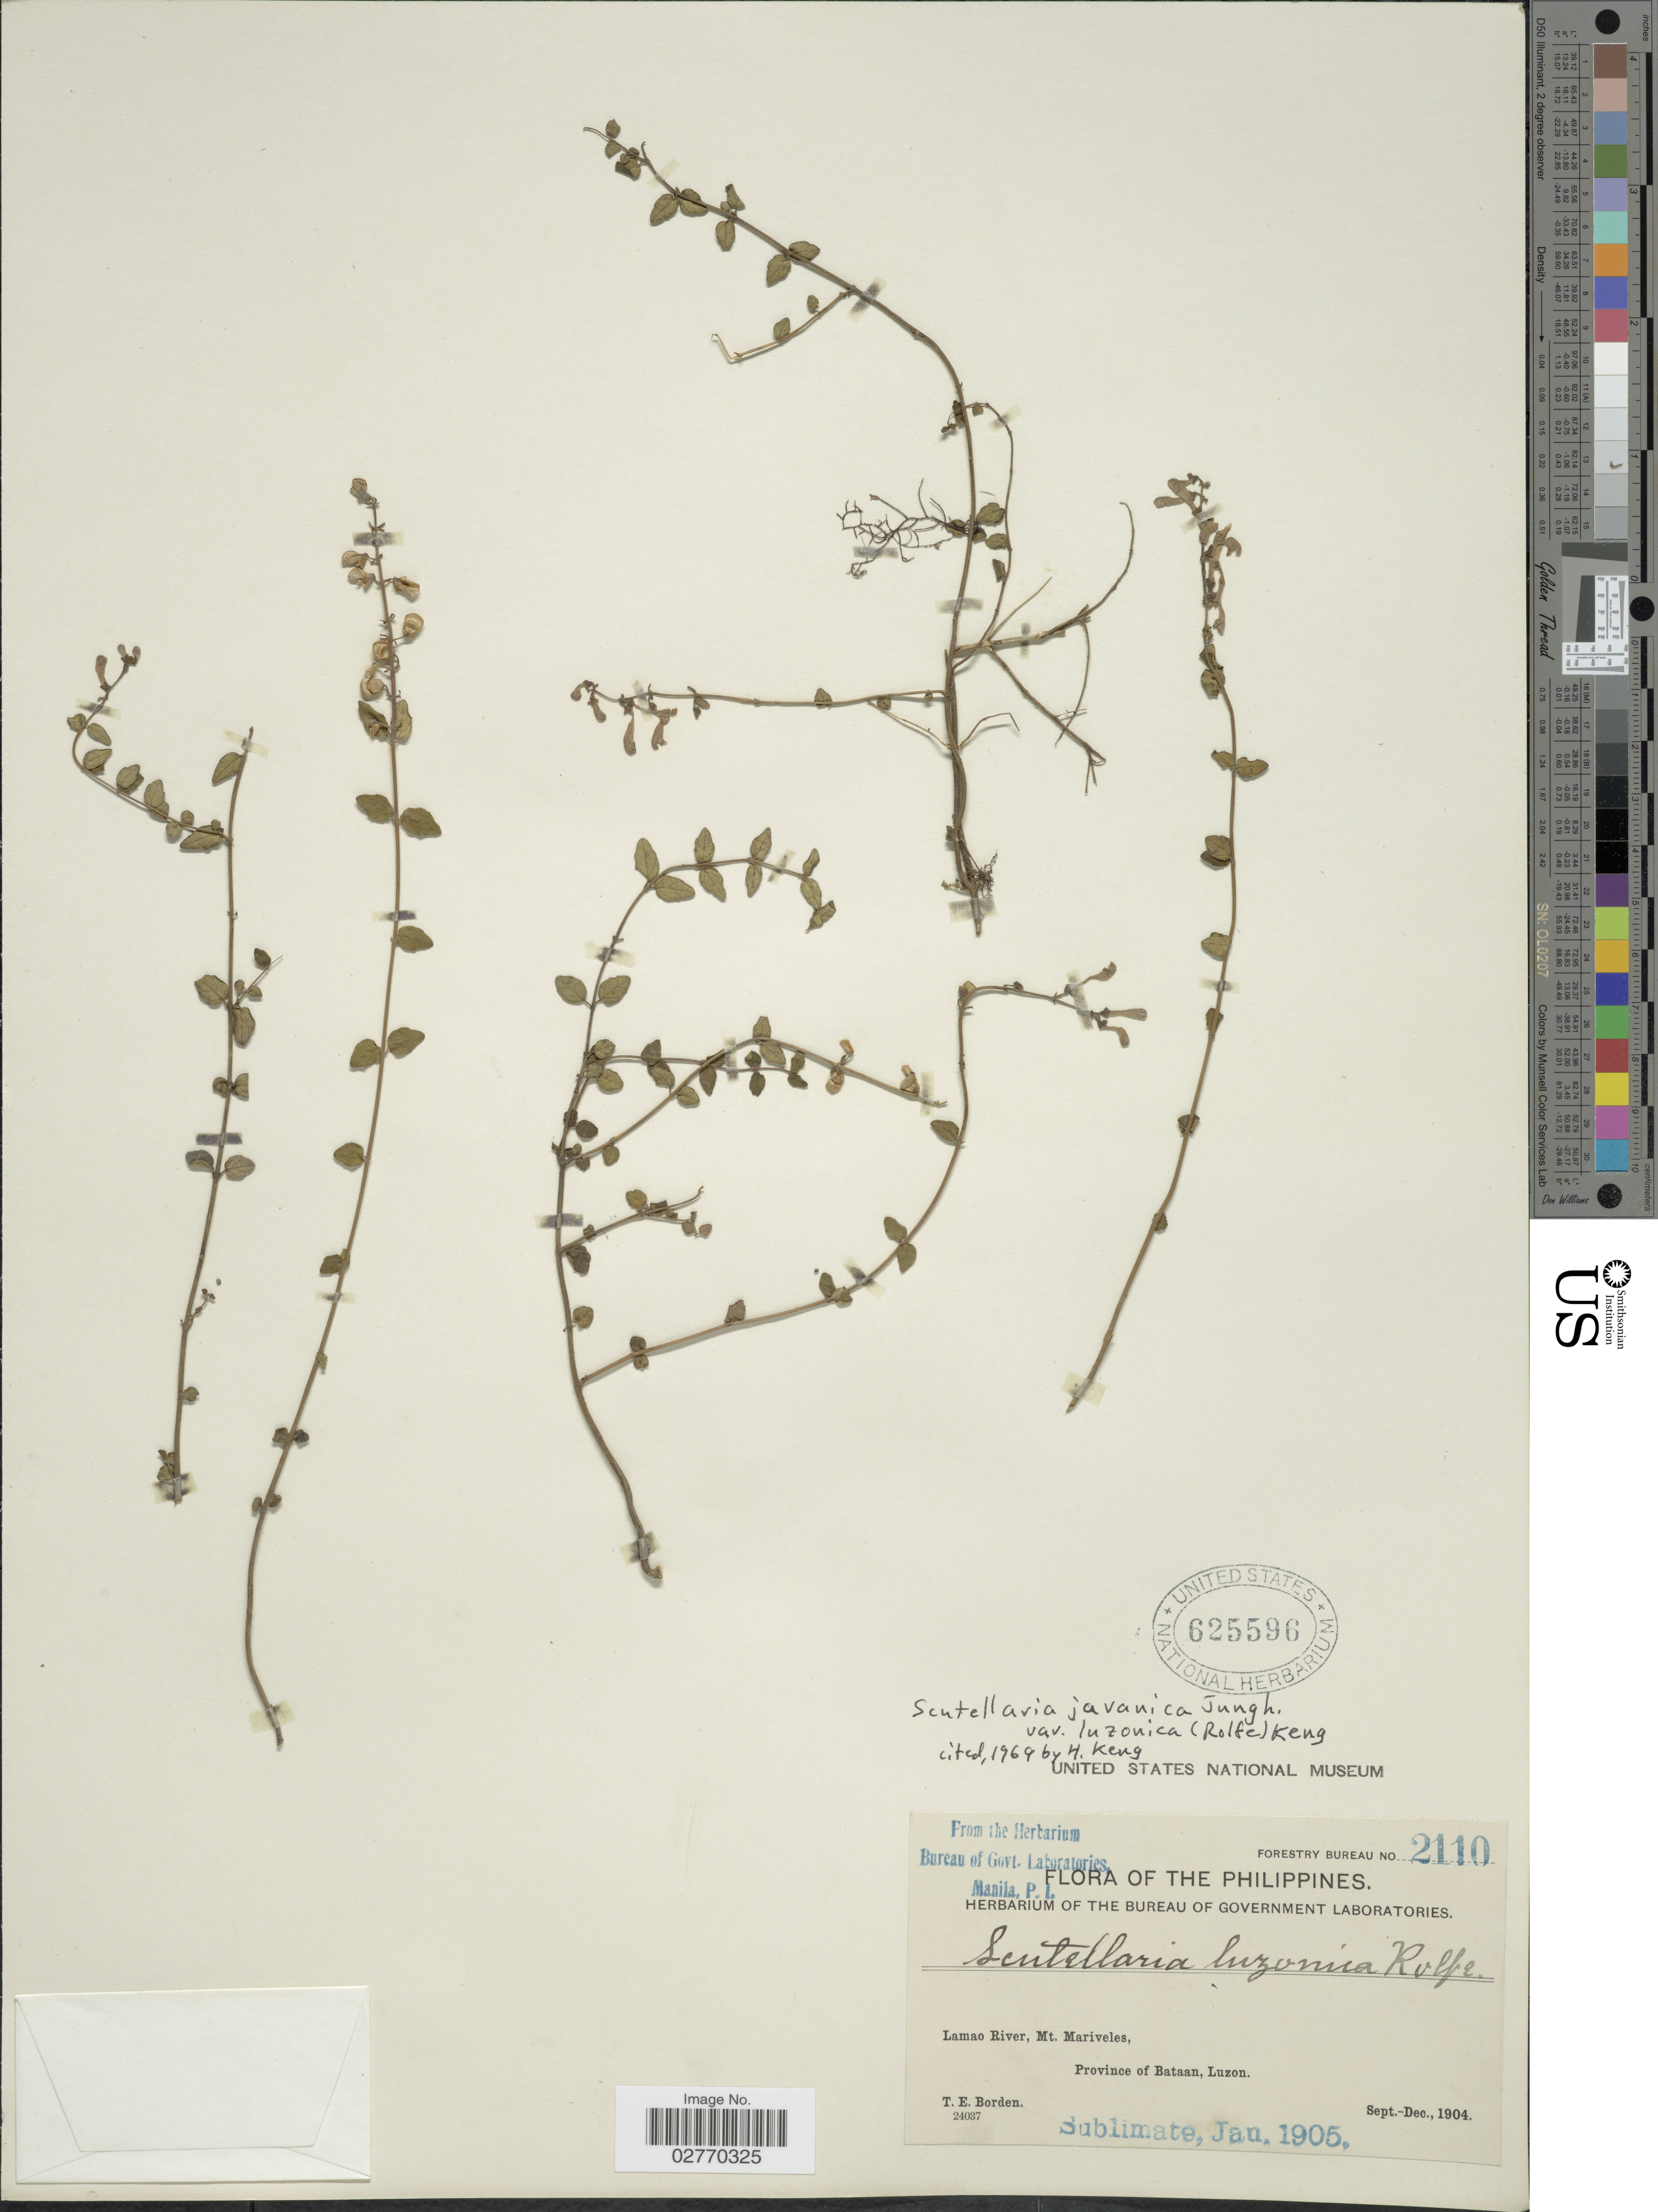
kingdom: Plantae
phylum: Tracheophyta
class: Magnoliopsida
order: Lamiales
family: Lamiaceae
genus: Scutellaria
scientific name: Scutellaria javanica var. luzonica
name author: (Rolfe) H. Keng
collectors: T. E. Borden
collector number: Forestry Bureau 2110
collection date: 1904-09/1904-12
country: Philippines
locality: Lamao River, Mt. Mariveles, Province of Bataan, Luzon.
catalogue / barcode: US 625596